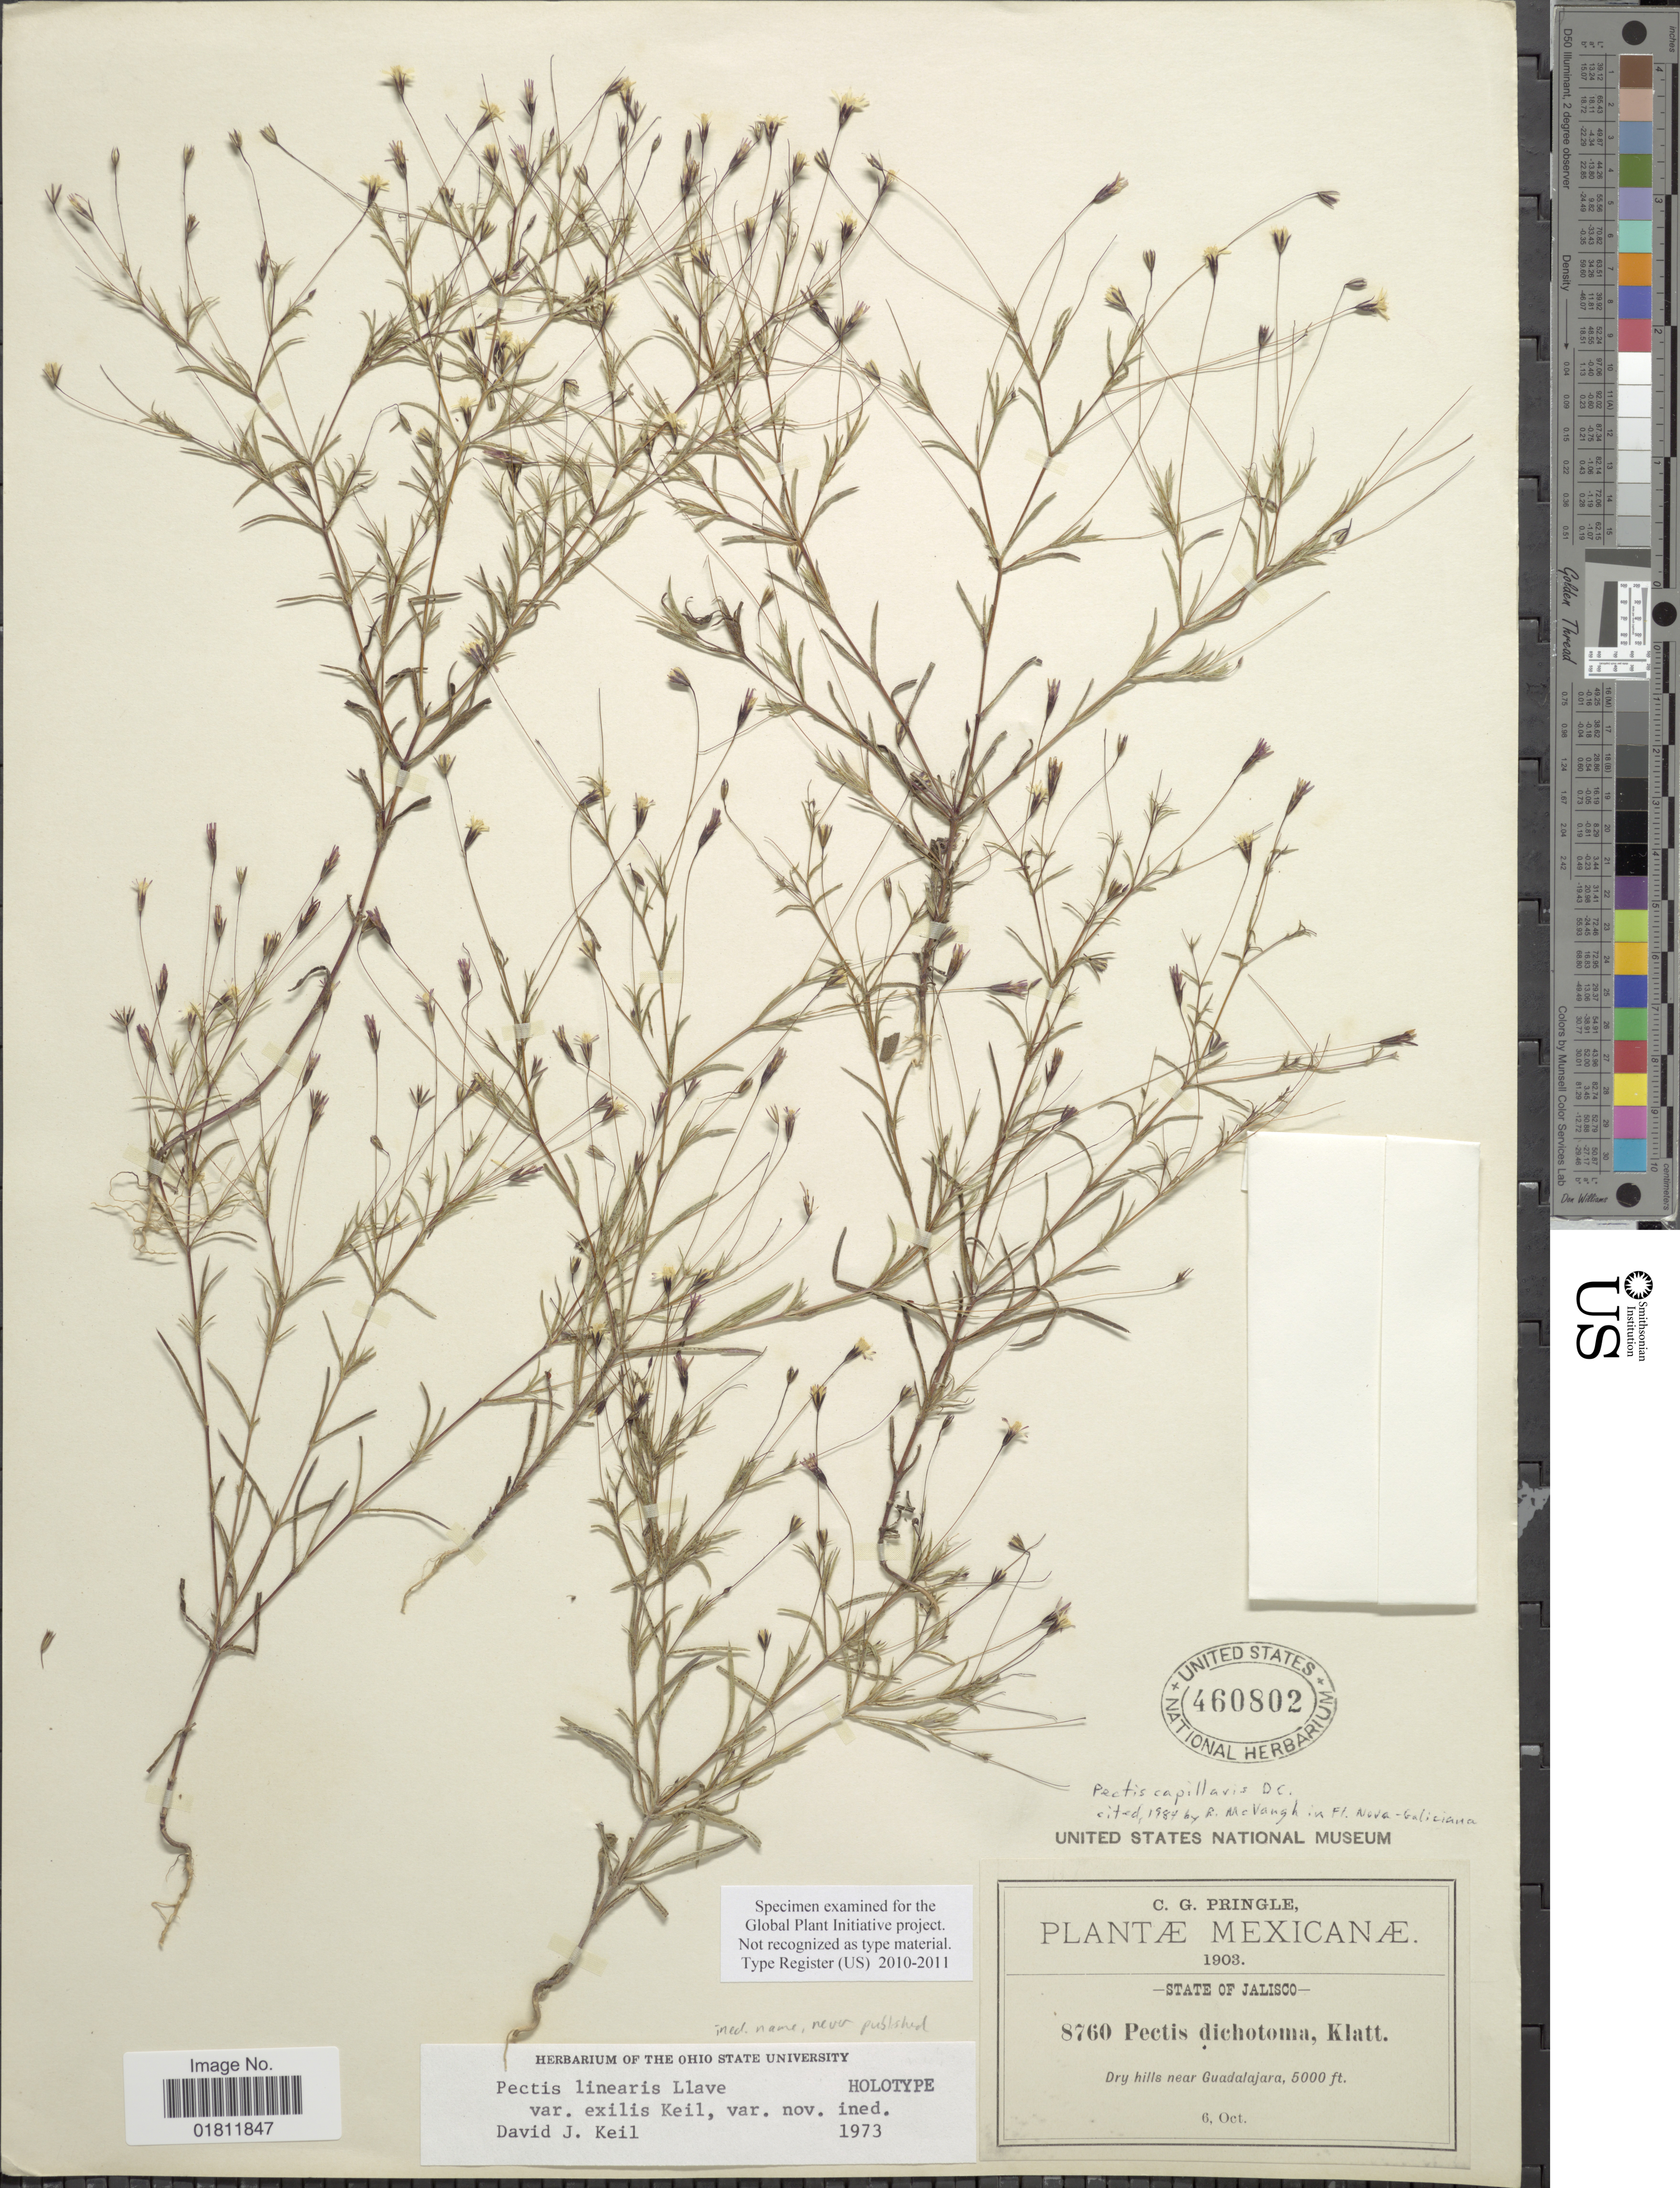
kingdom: Plantae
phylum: Tracheophyta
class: Magnoliopsida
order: Asterales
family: Asteraceae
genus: Pectis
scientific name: Pectis linearis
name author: La Llave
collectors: C. G. Pringle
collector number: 8760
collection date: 1903-10-06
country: Mexico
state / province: Jalisco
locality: State of Jalisco, Dry hills near Guadalajara.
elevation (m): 1524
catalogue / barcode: US 460802